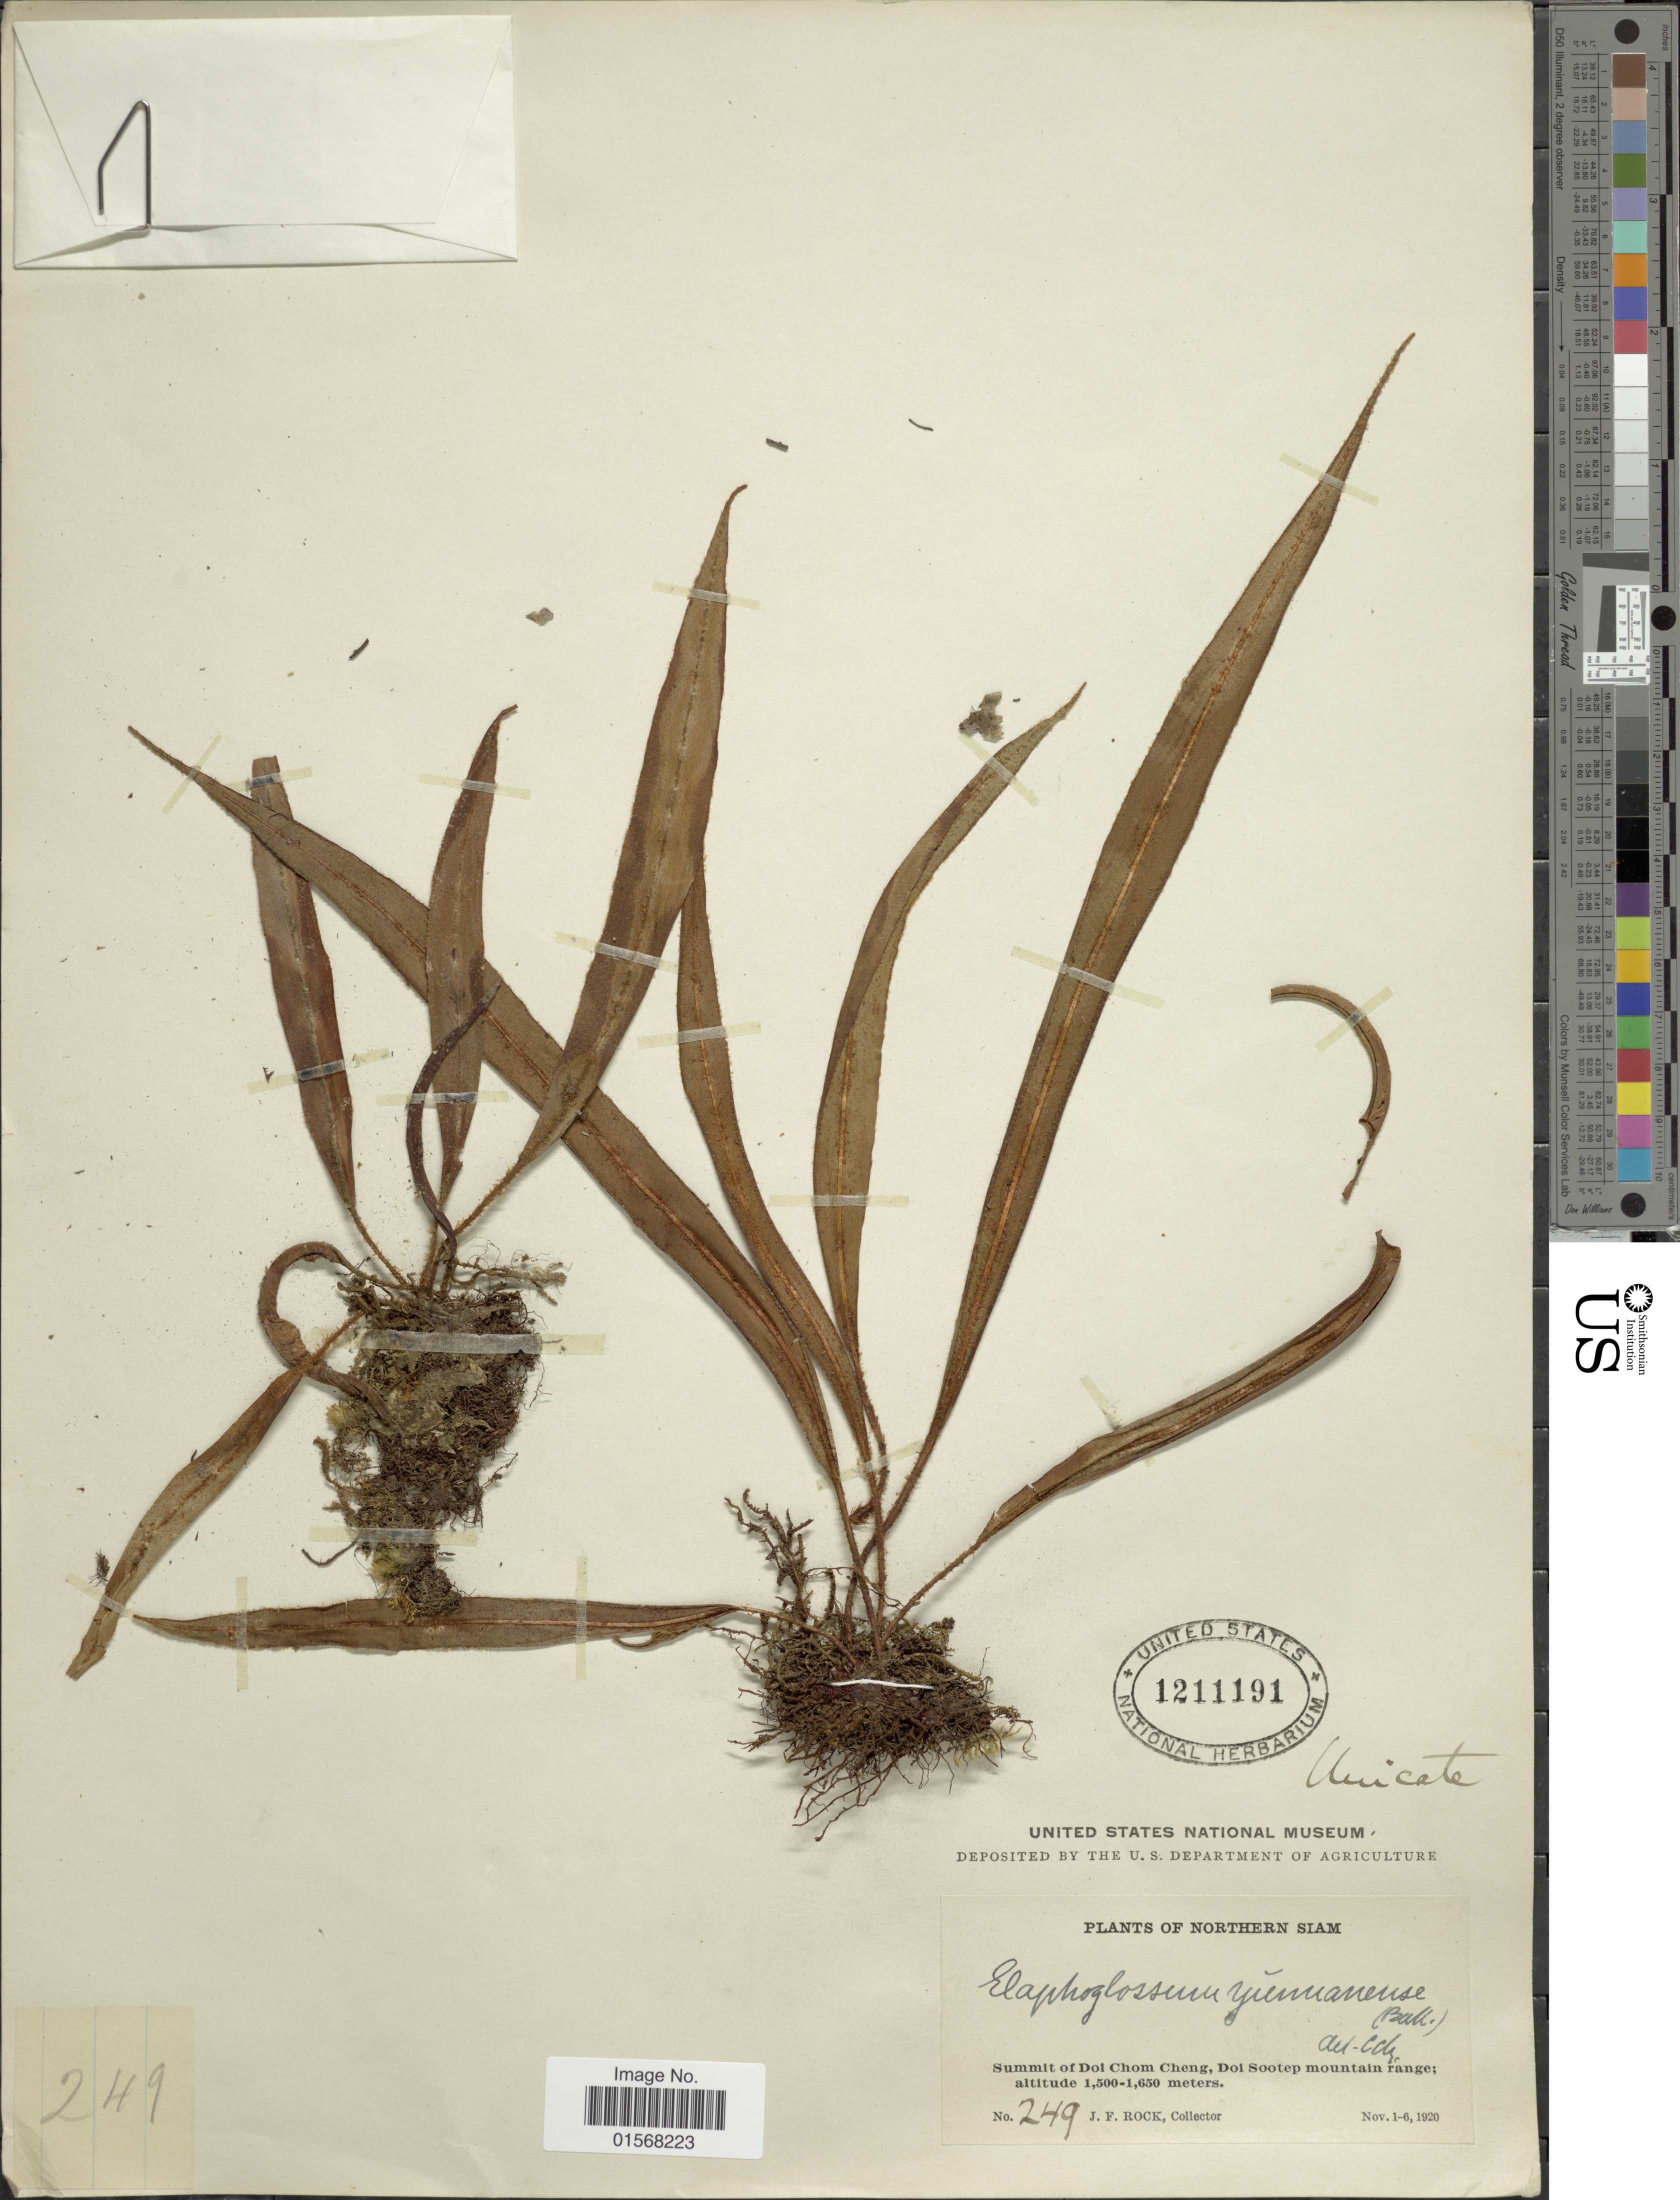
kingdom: Plantae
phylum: Tracheophyta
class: Polypodiopsida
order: Polypodiales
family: Dryopteridaceae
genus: Elaphoglossum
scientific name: Elaphoglossum stelligerum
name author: (Wall. ex Baker) T. Moore ex Alston & Bonner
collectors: J. Rock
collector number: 249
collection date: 1920-11-01/1920-11-06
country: Thailand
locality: Northern Siam, Summit of Doi Chom Cheng, Doi Sootep mountain range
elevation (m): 1500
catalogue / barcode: US 1211191